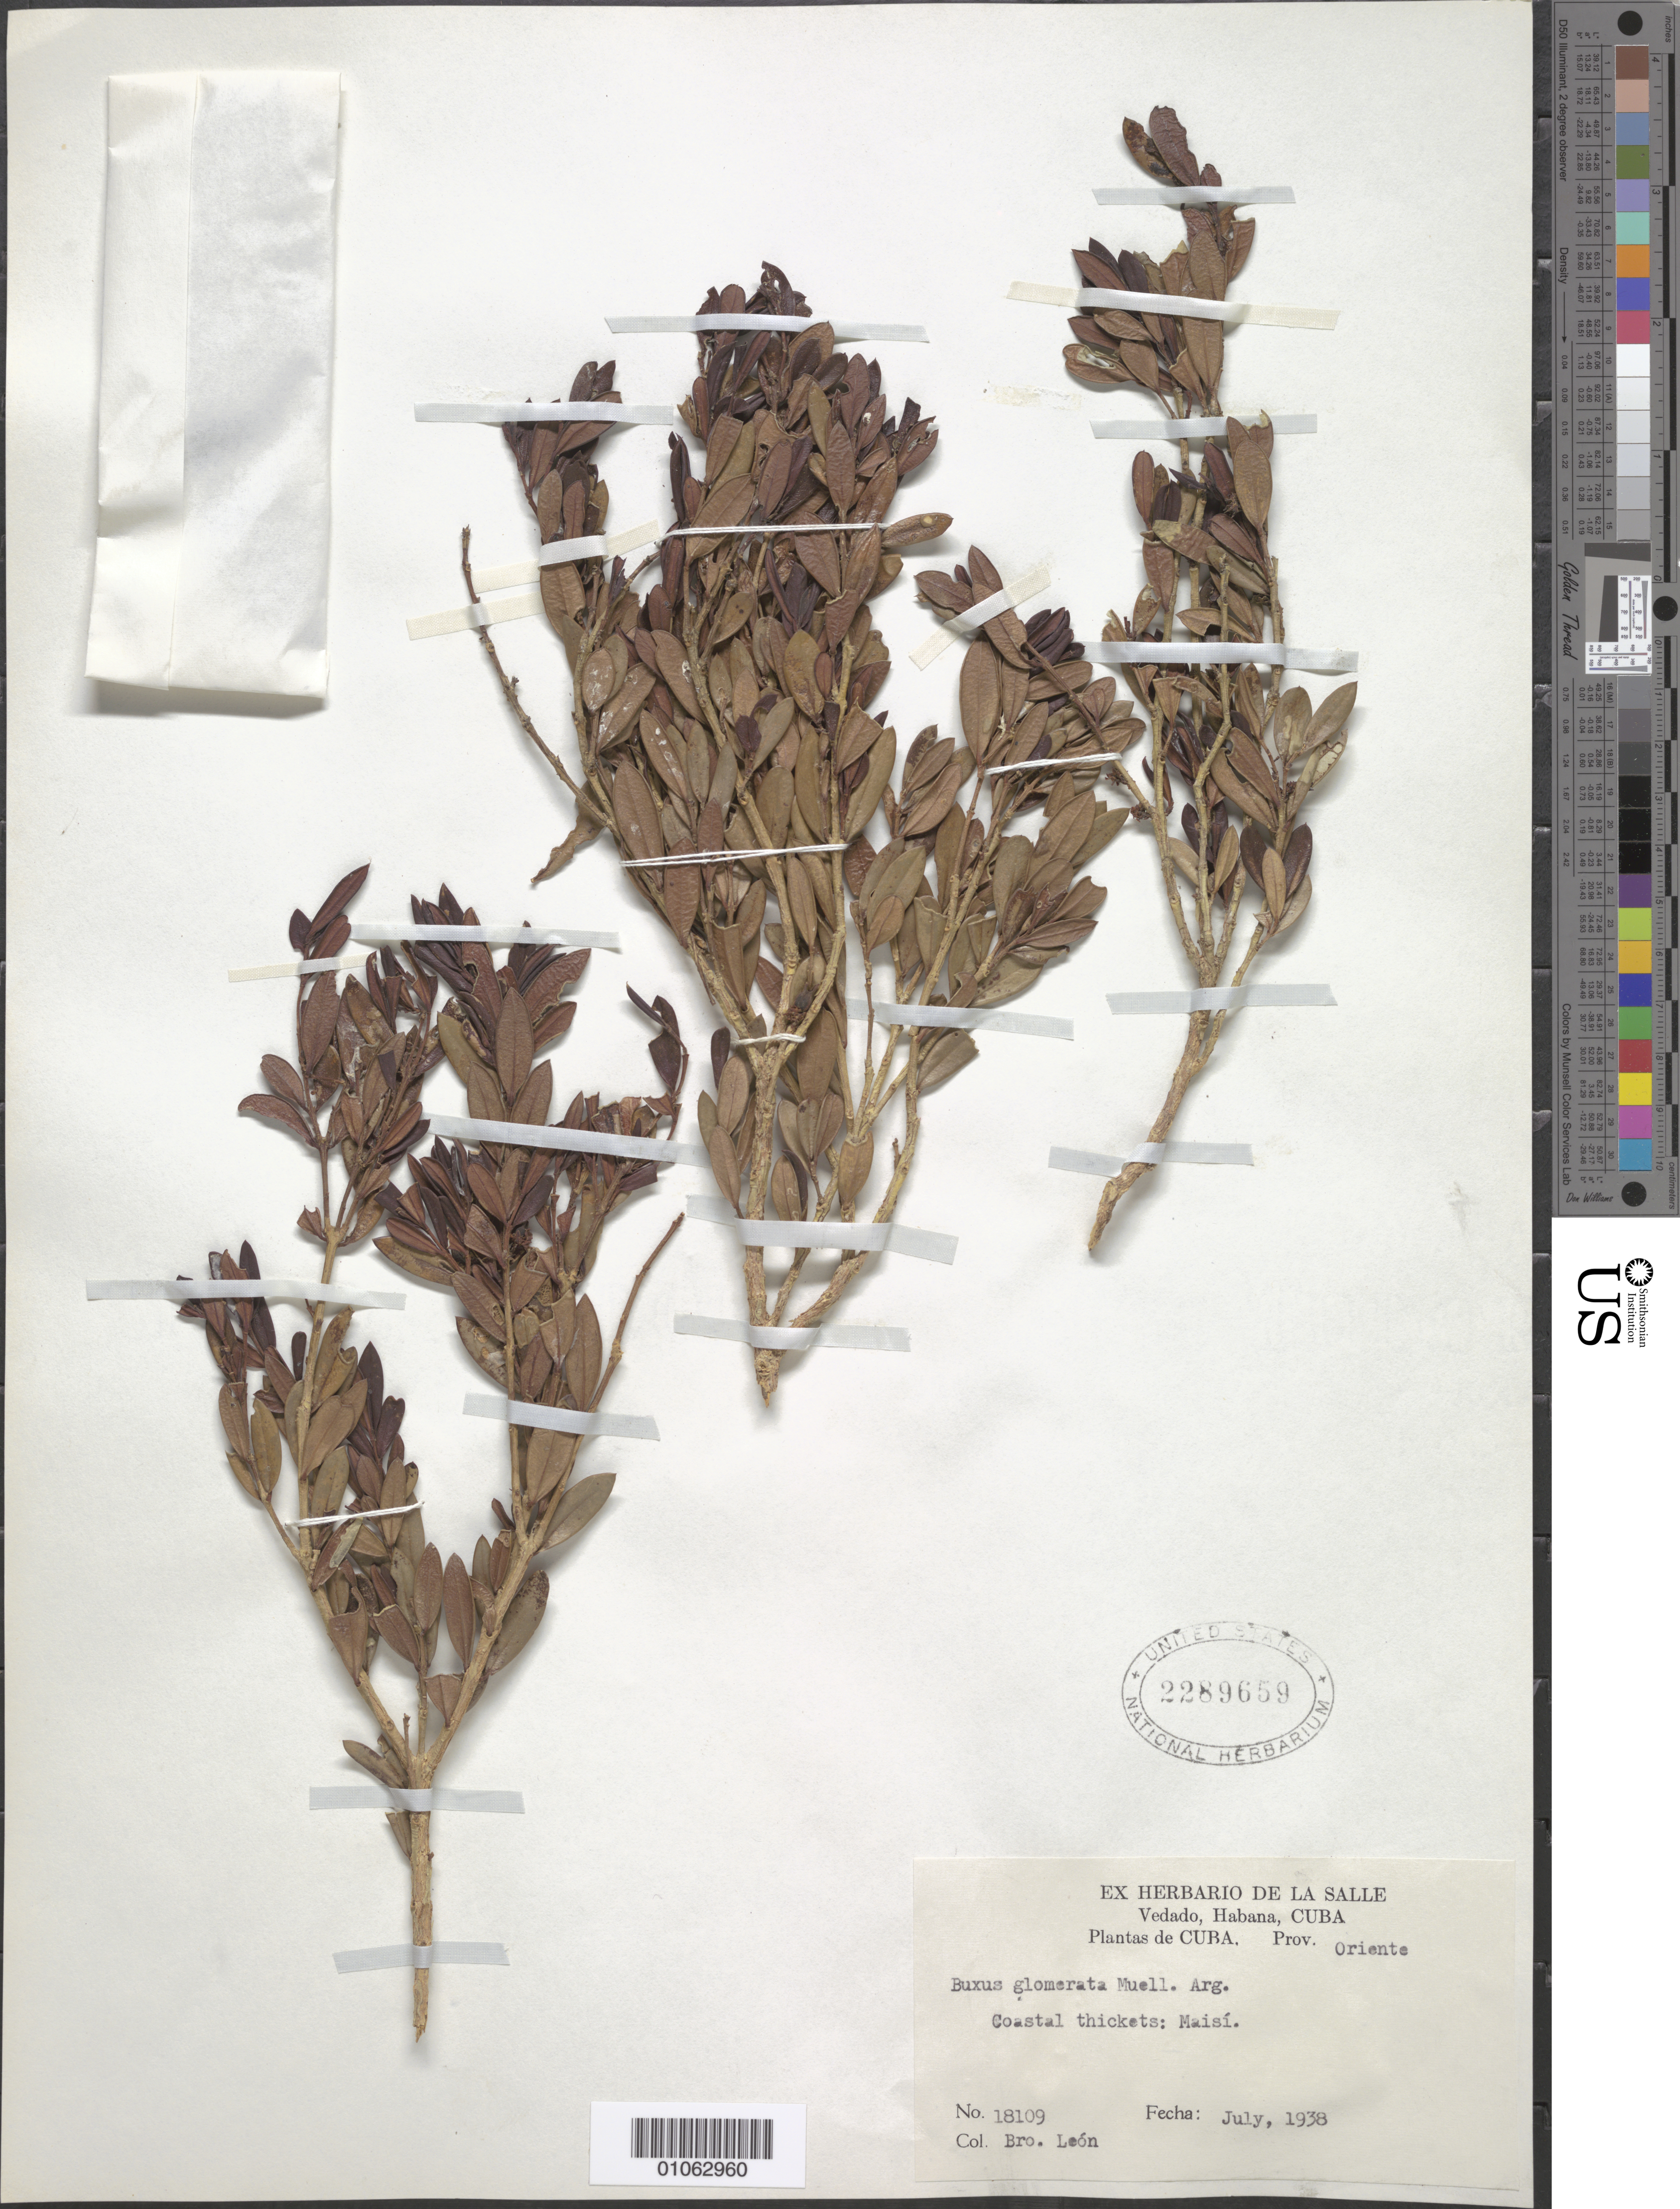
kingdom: Plantae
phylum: Tracheophyta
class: Magnoliopsida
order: Buxales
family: Buxaceae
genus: Buxus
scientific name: Buxus glomerata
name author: (Griseb.) Müll. Arg.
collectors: Bro. León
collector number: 18109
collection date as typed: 17 Jul 1938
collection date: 1938-07-17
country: Cuba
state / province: Oriente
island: Cuba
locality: Coastal thickets Maisi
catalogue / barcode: US 2289659